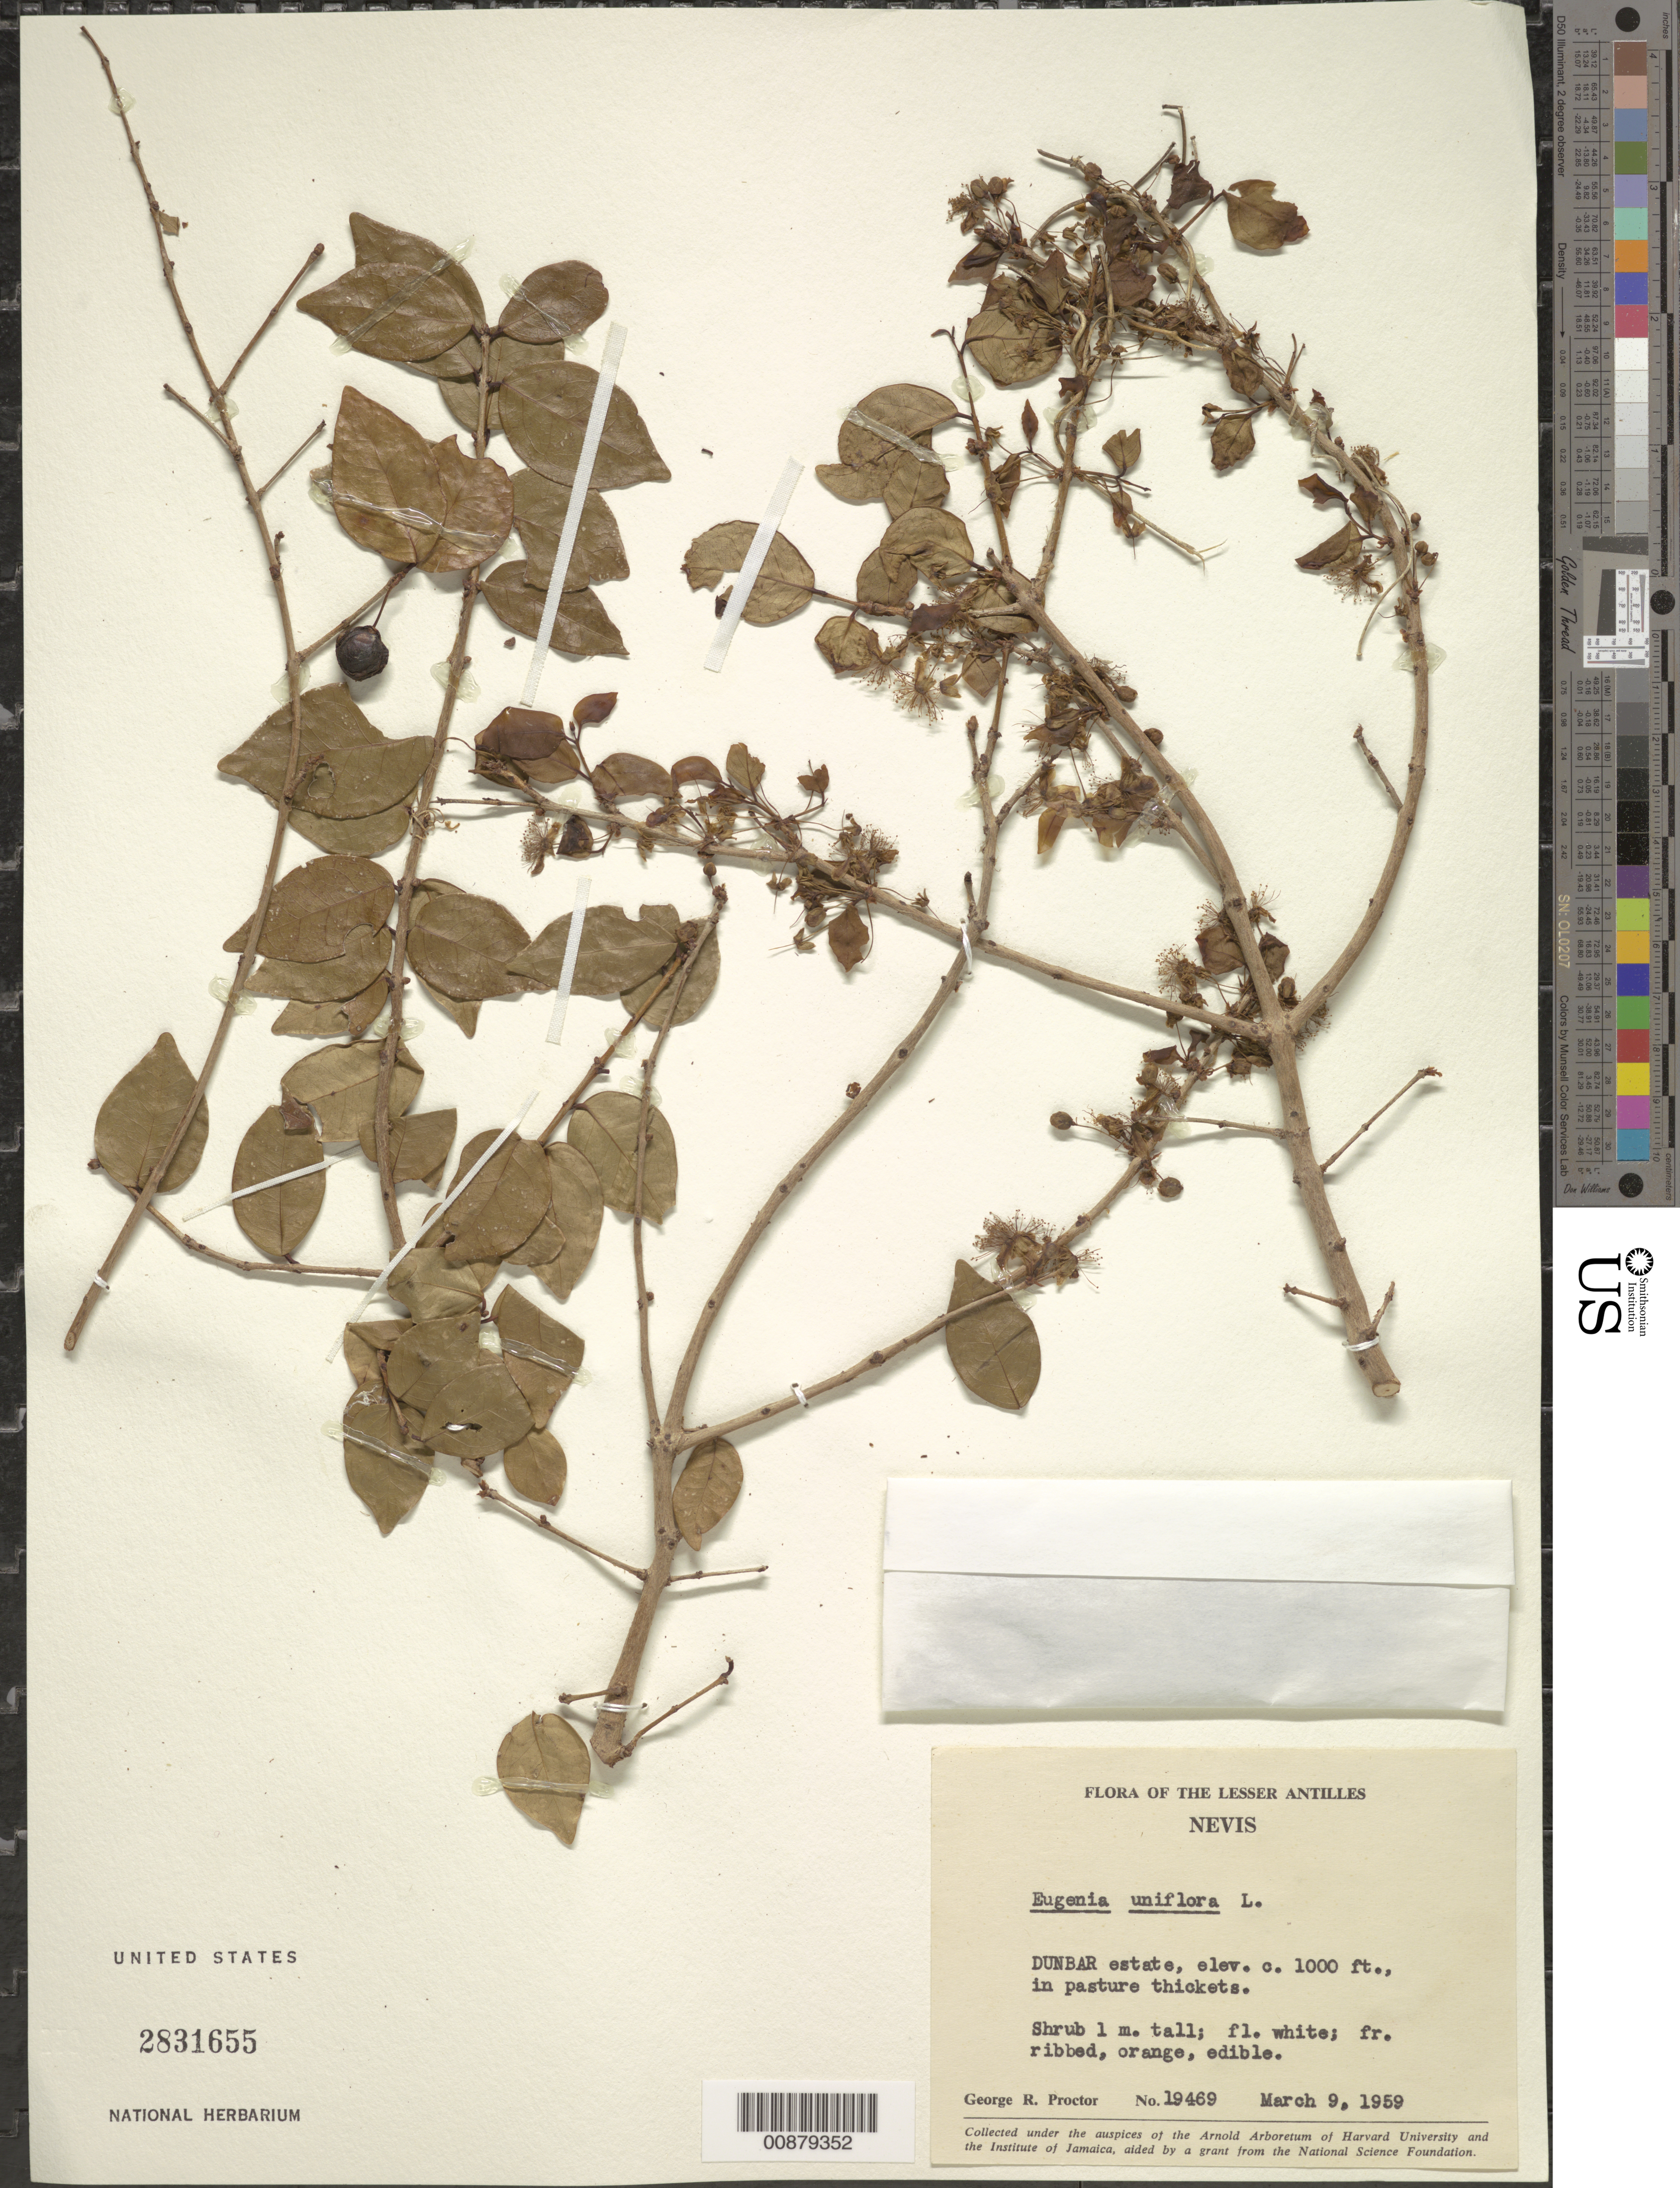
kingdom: Plantae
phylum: Tracheophyta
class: Magnoliopsida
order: Myrtales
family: Myrtaceae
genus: Eugenia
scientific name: Eugenia uniflora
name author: L.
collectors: G. R. Proctor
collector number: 19469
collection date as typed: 09 Mar 1959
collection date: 1959-03-09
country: St. Christopher-Nevis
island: Nevis Island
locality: Dunbar estate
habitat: In pasture thickets.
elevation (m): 305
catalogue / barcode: US 2831655